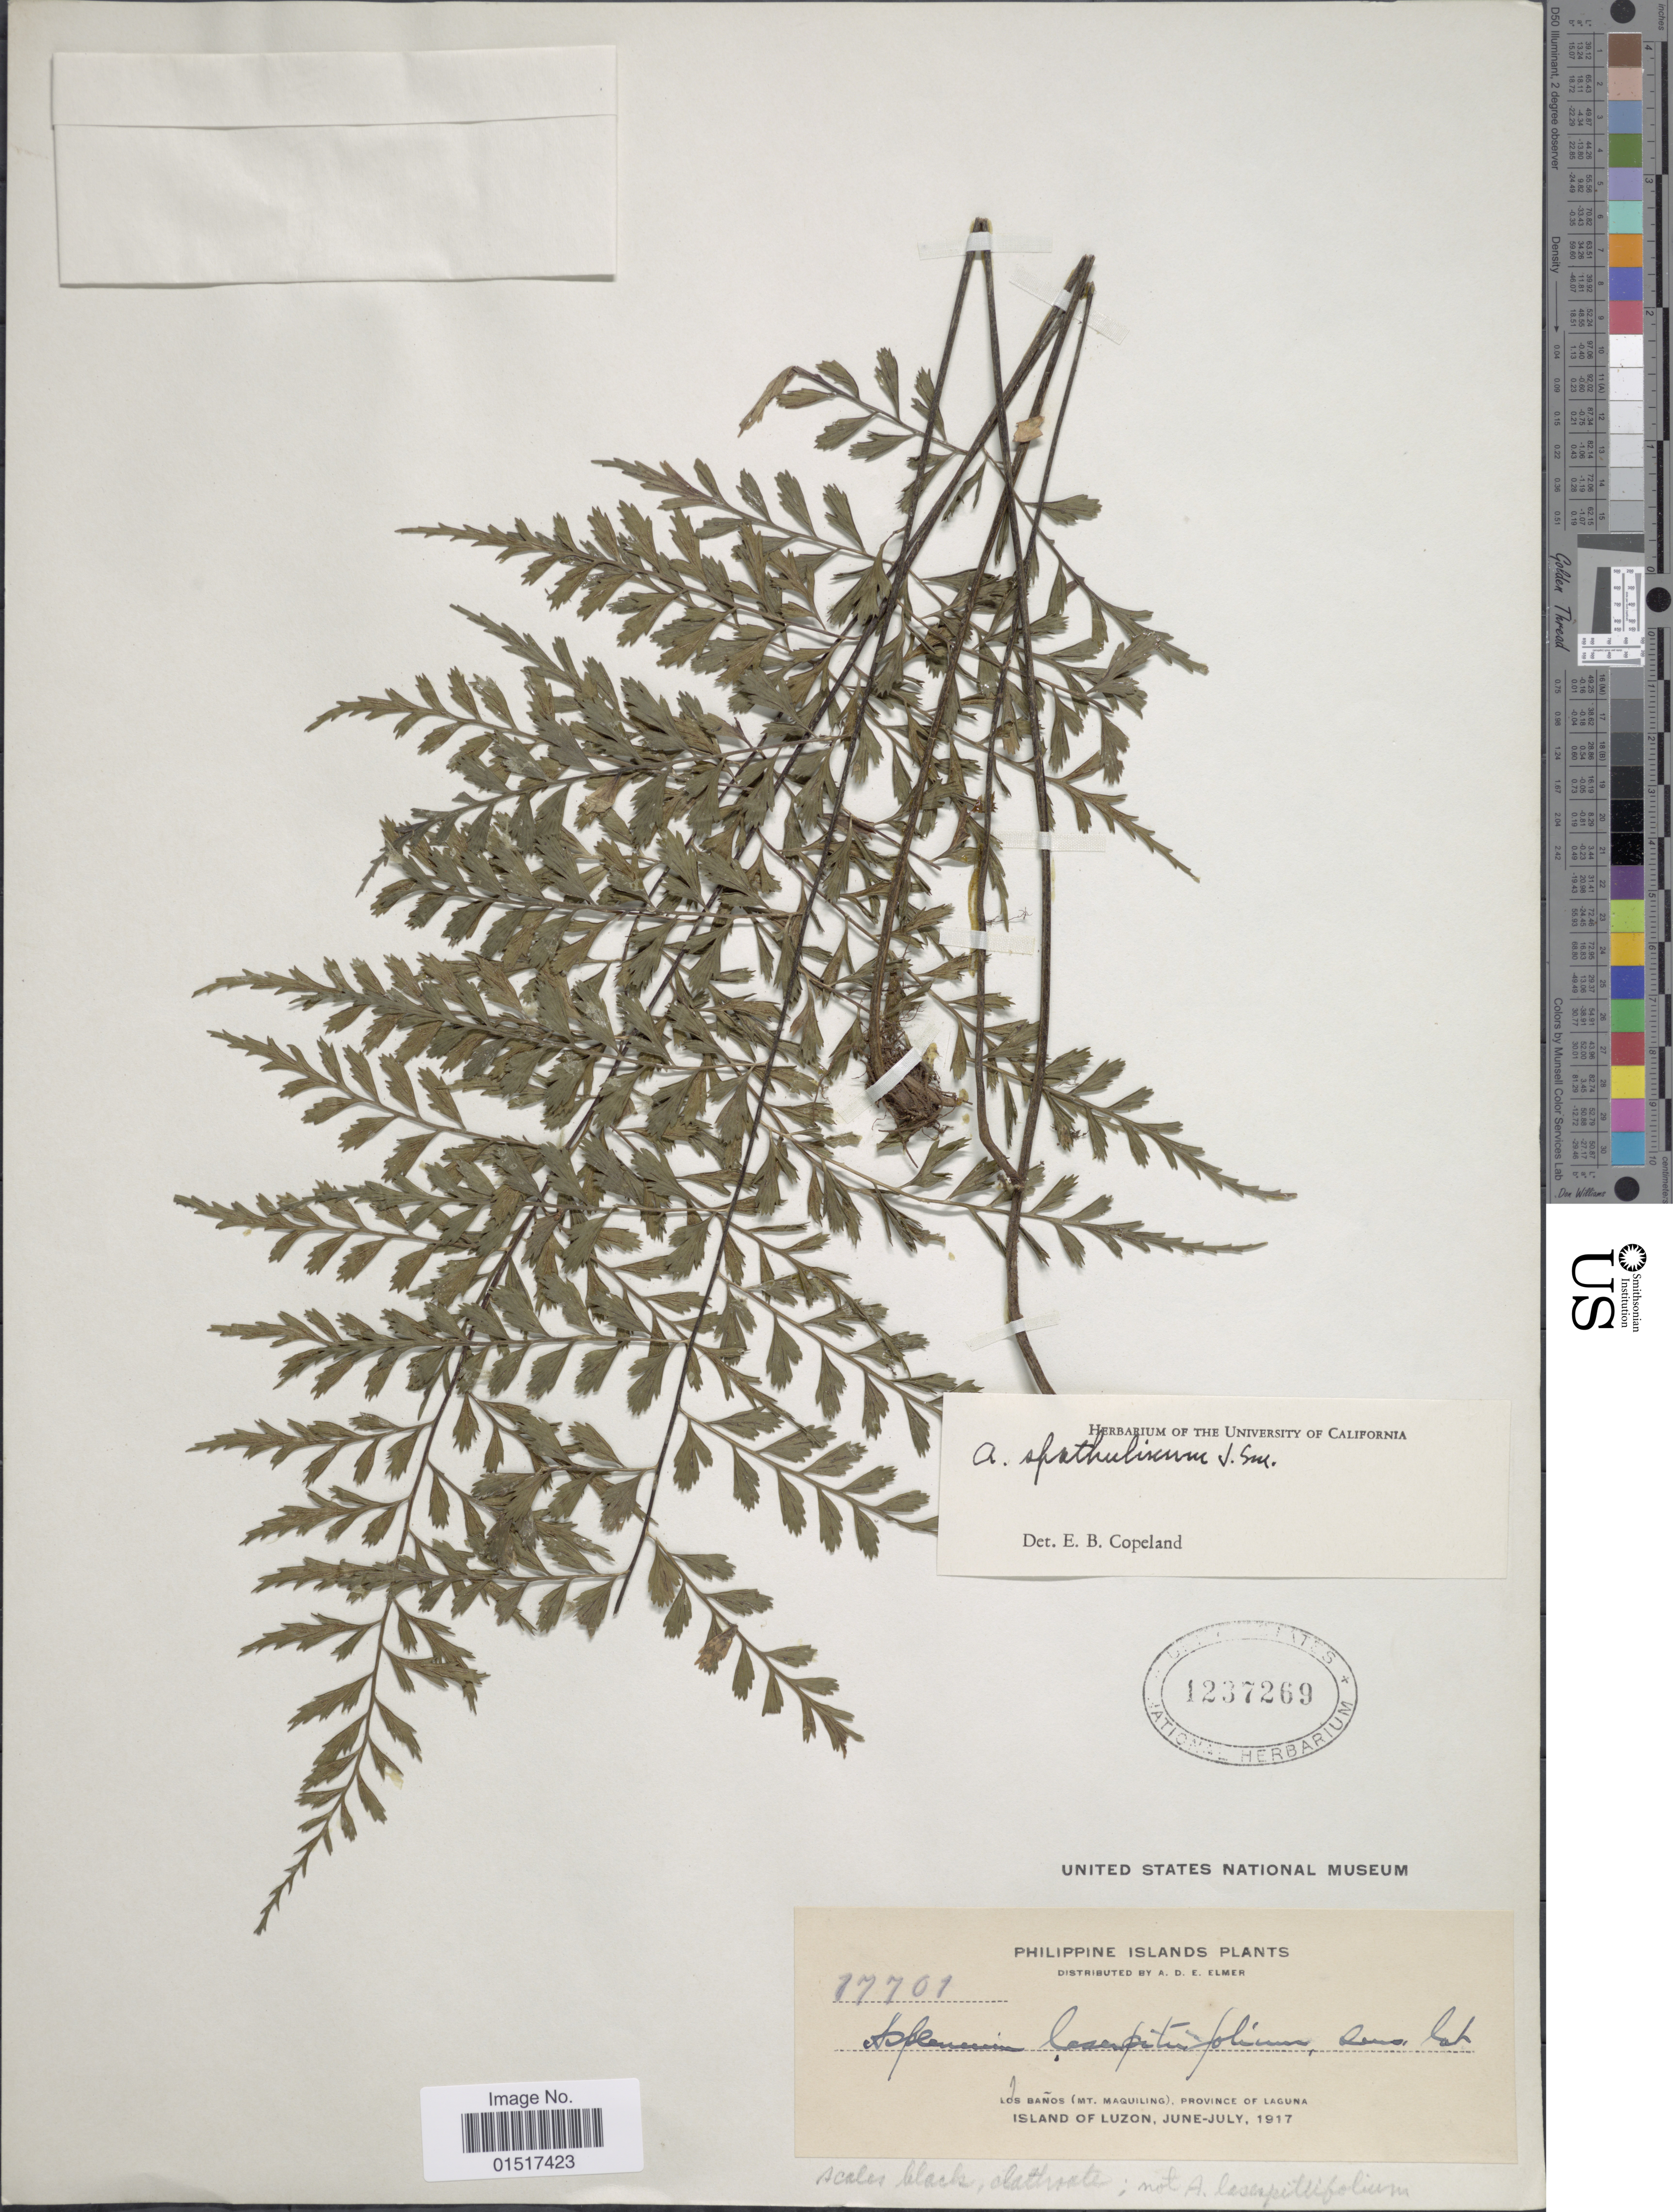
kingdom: Plantae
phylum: Tracheophyta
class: Polypodiopsida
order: Polypodiales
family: Aspleniaceae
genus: Asplenium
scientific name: Asplenium sp.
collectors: A. D. E. Elmer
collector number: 17701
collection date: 1917-06/1917-07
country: Philippines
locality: Los Baños (Mt. Maquiling), Province of Laguna. Island of Luzon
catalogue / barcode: US 1237269